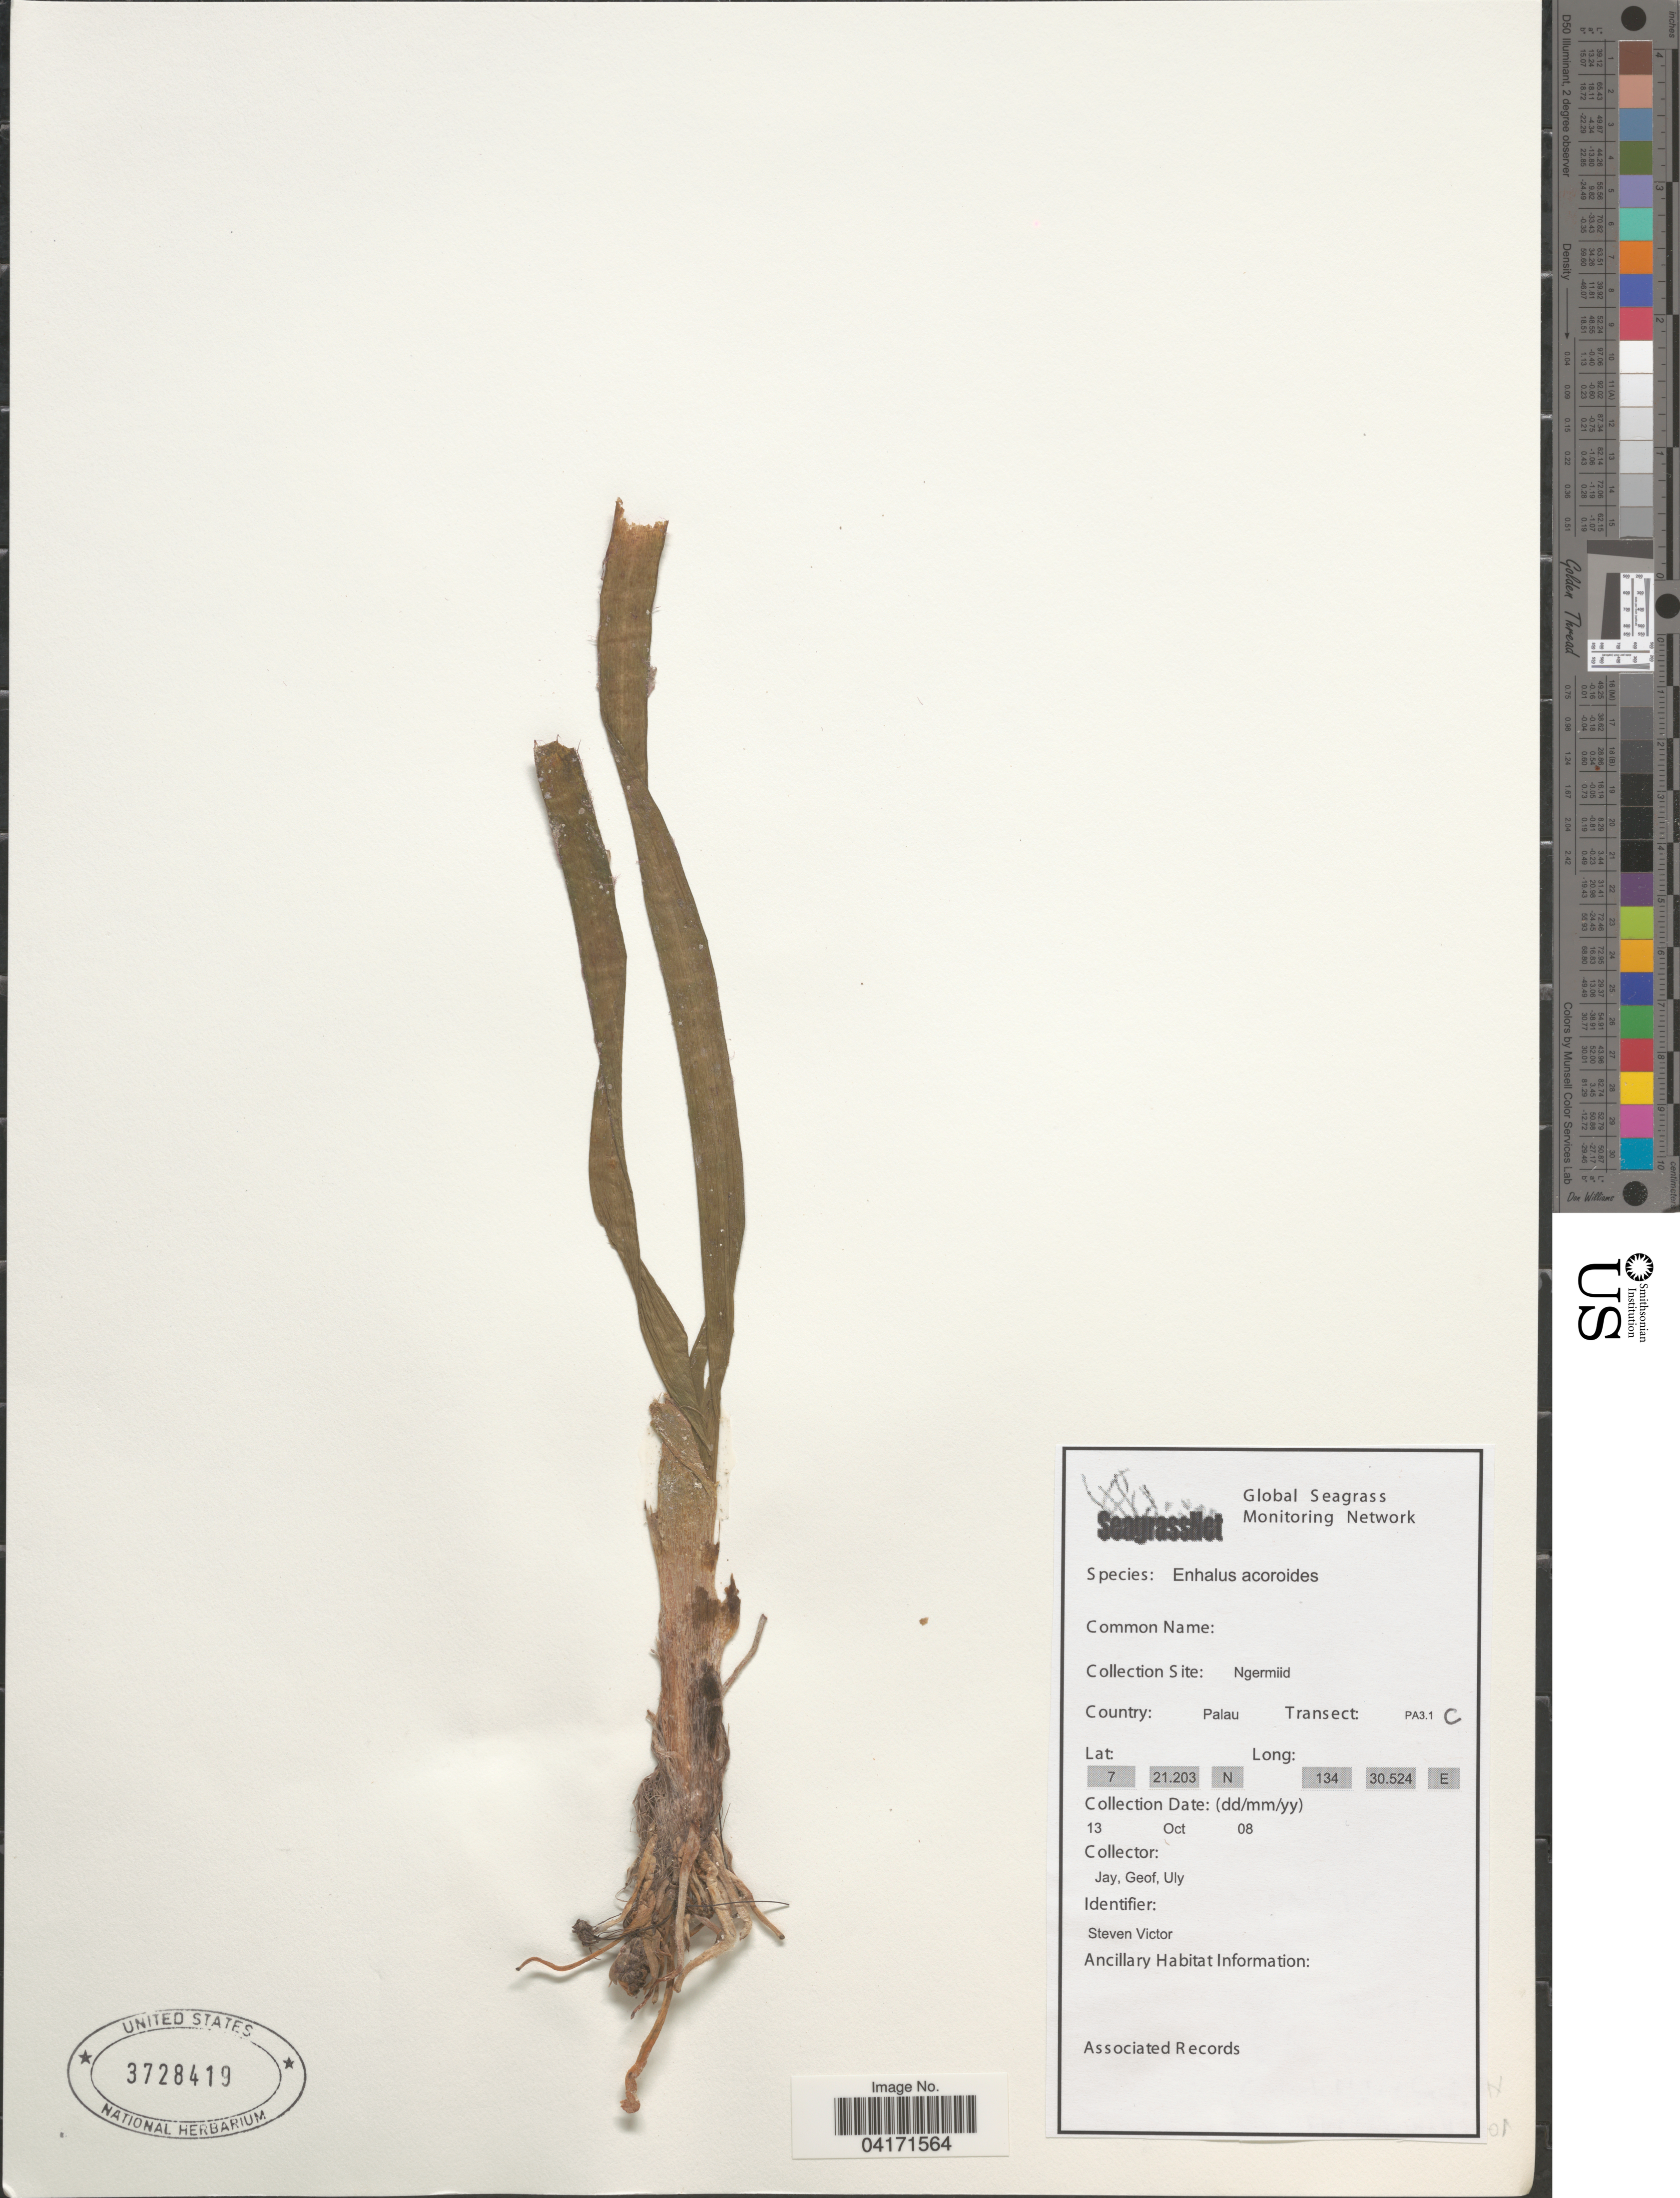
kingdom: Plantae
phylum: Tracheophyta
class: Liliopsida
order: Alismatales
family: Hydrocharitaceae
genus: Enhalus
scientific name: Enhalus acoroides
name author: (L. f.) Royle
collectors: Jay, Geof & Uly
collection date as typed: Transcribed d/m/y: 13/10/8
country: Palau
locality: Ngermiid. Palau. Transect: PA3.1 C.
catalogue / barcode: US 3728419